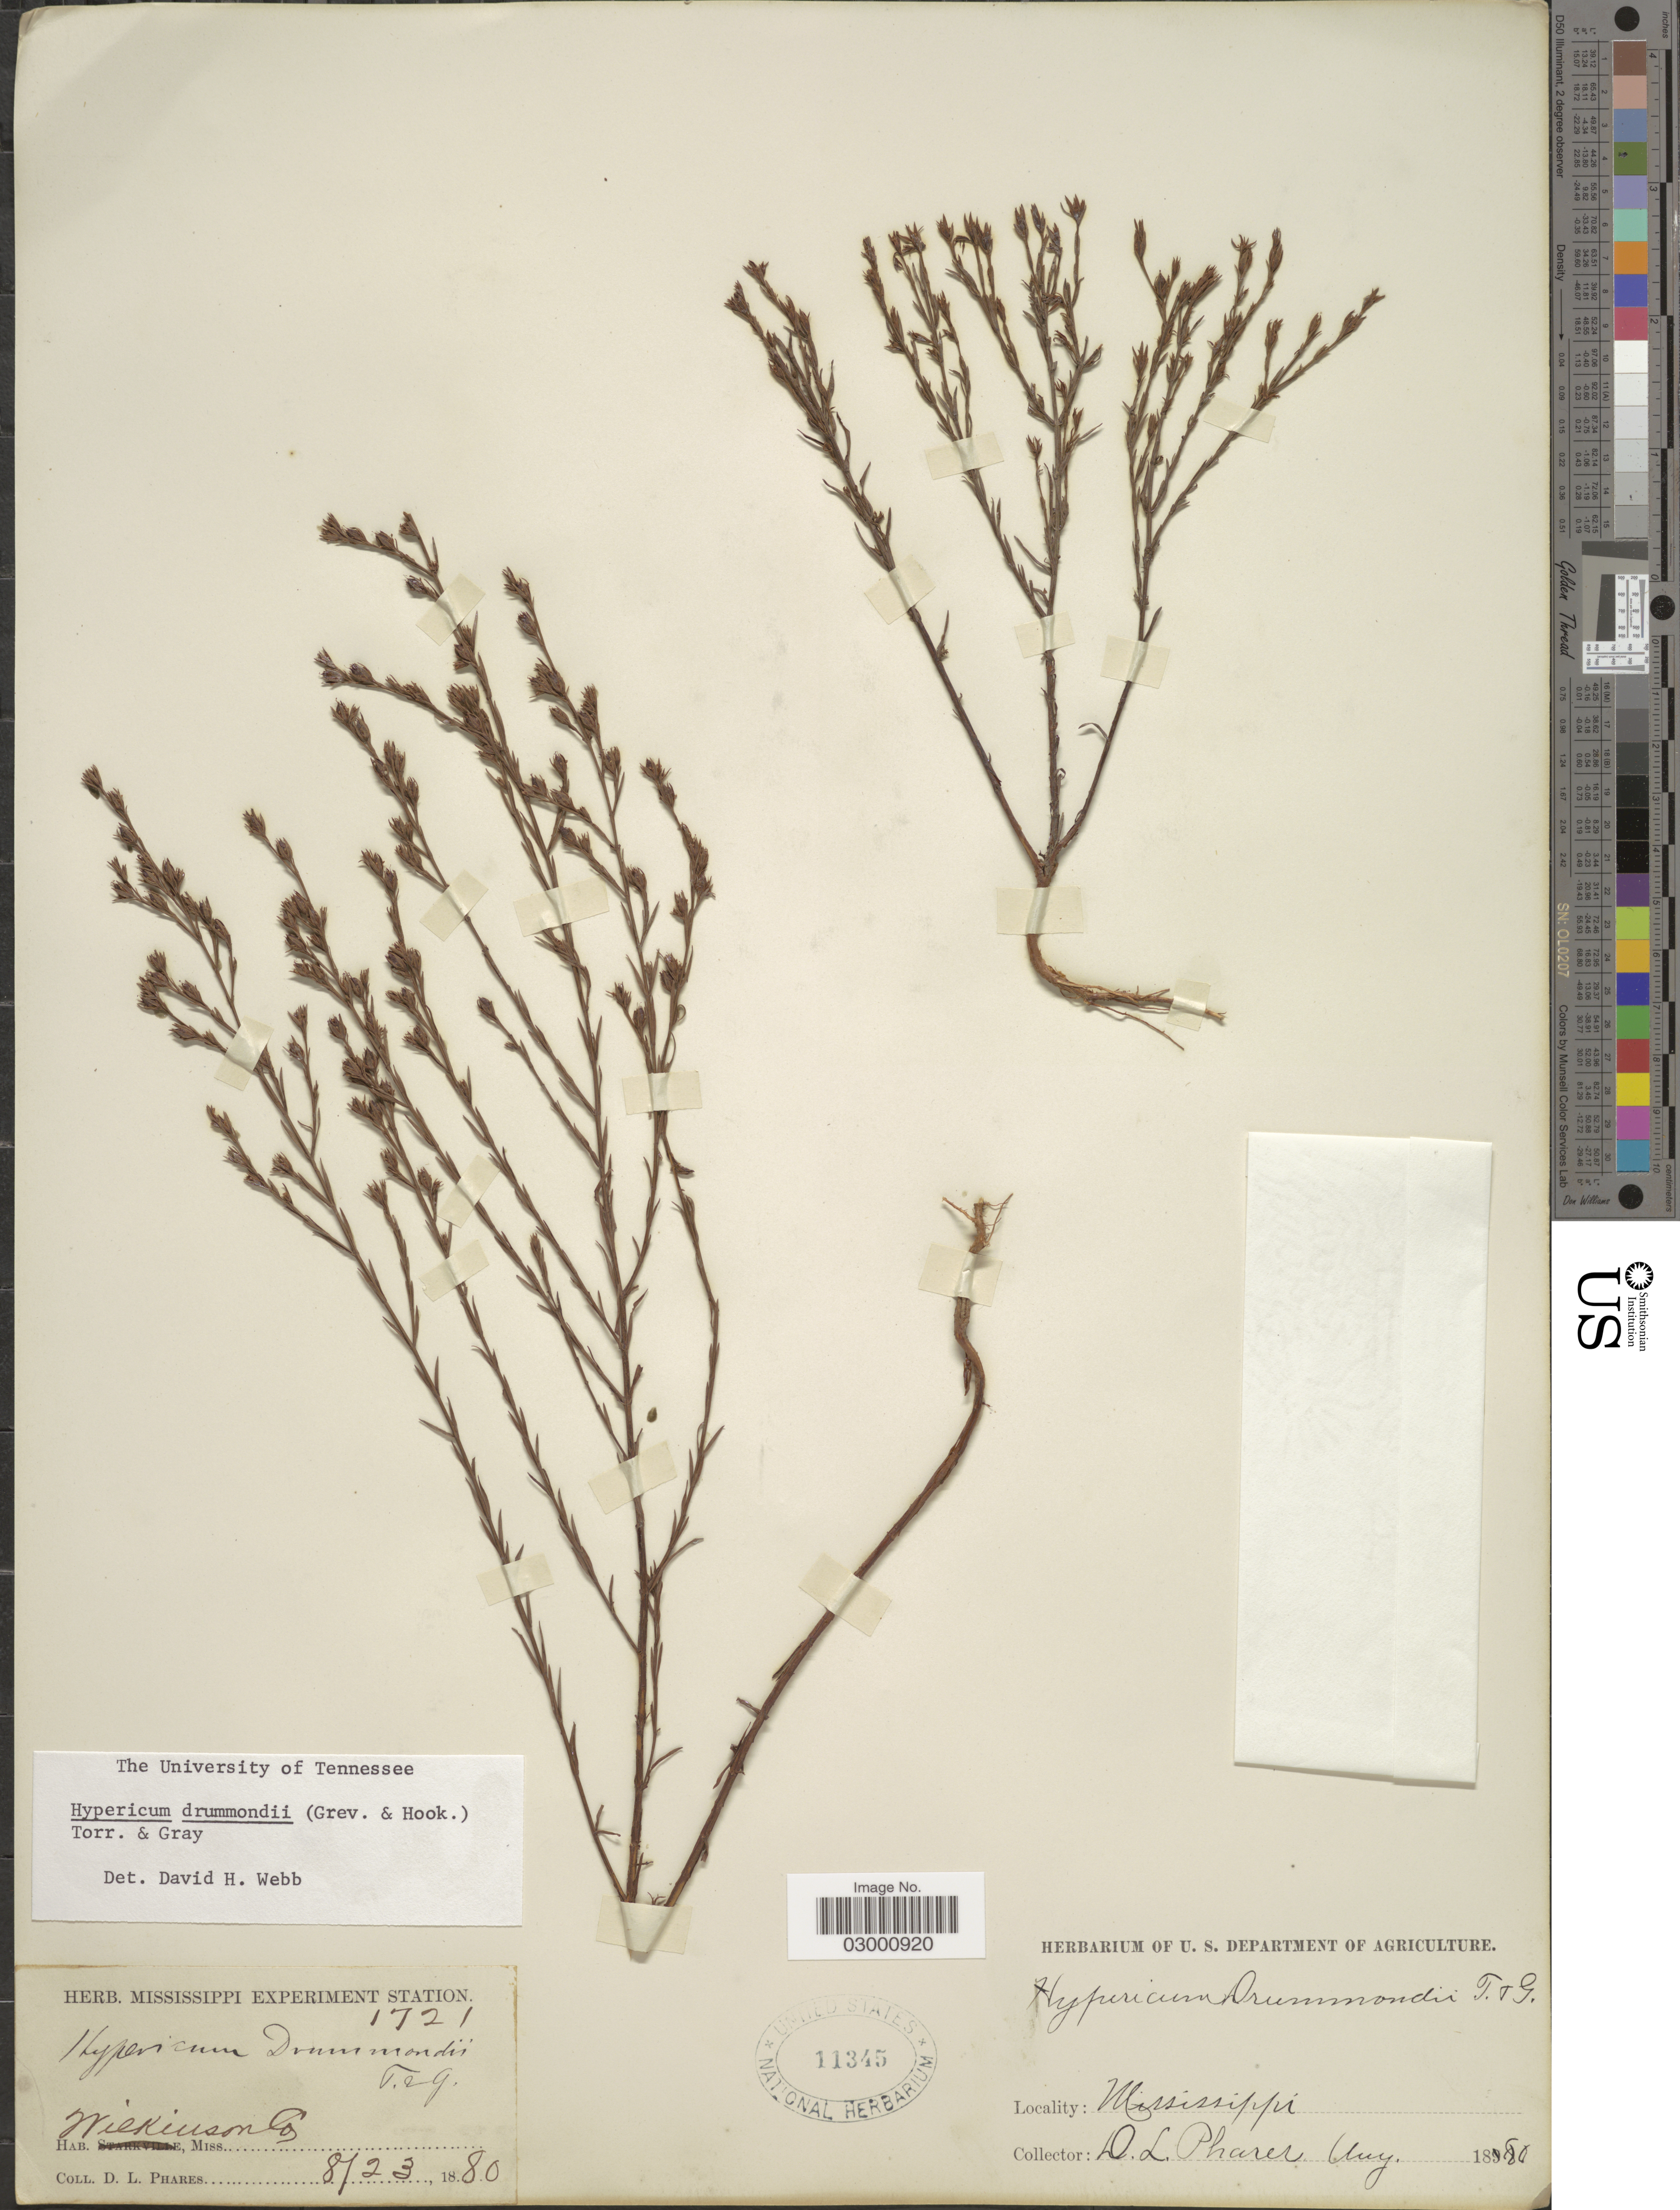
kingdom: Plantae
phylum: Tracheophyta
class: Magnoliopsida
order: Malpighiales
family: Hypericaceae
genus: Hypericum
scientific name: Hypericum drummondii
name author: (Grev. & Hook.) Torr. & A. Gray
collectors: D. Phares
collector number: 1721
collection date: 1880-08-23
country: United States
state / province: Mississippi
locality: Wilkinson Co.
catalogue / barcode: US 11345